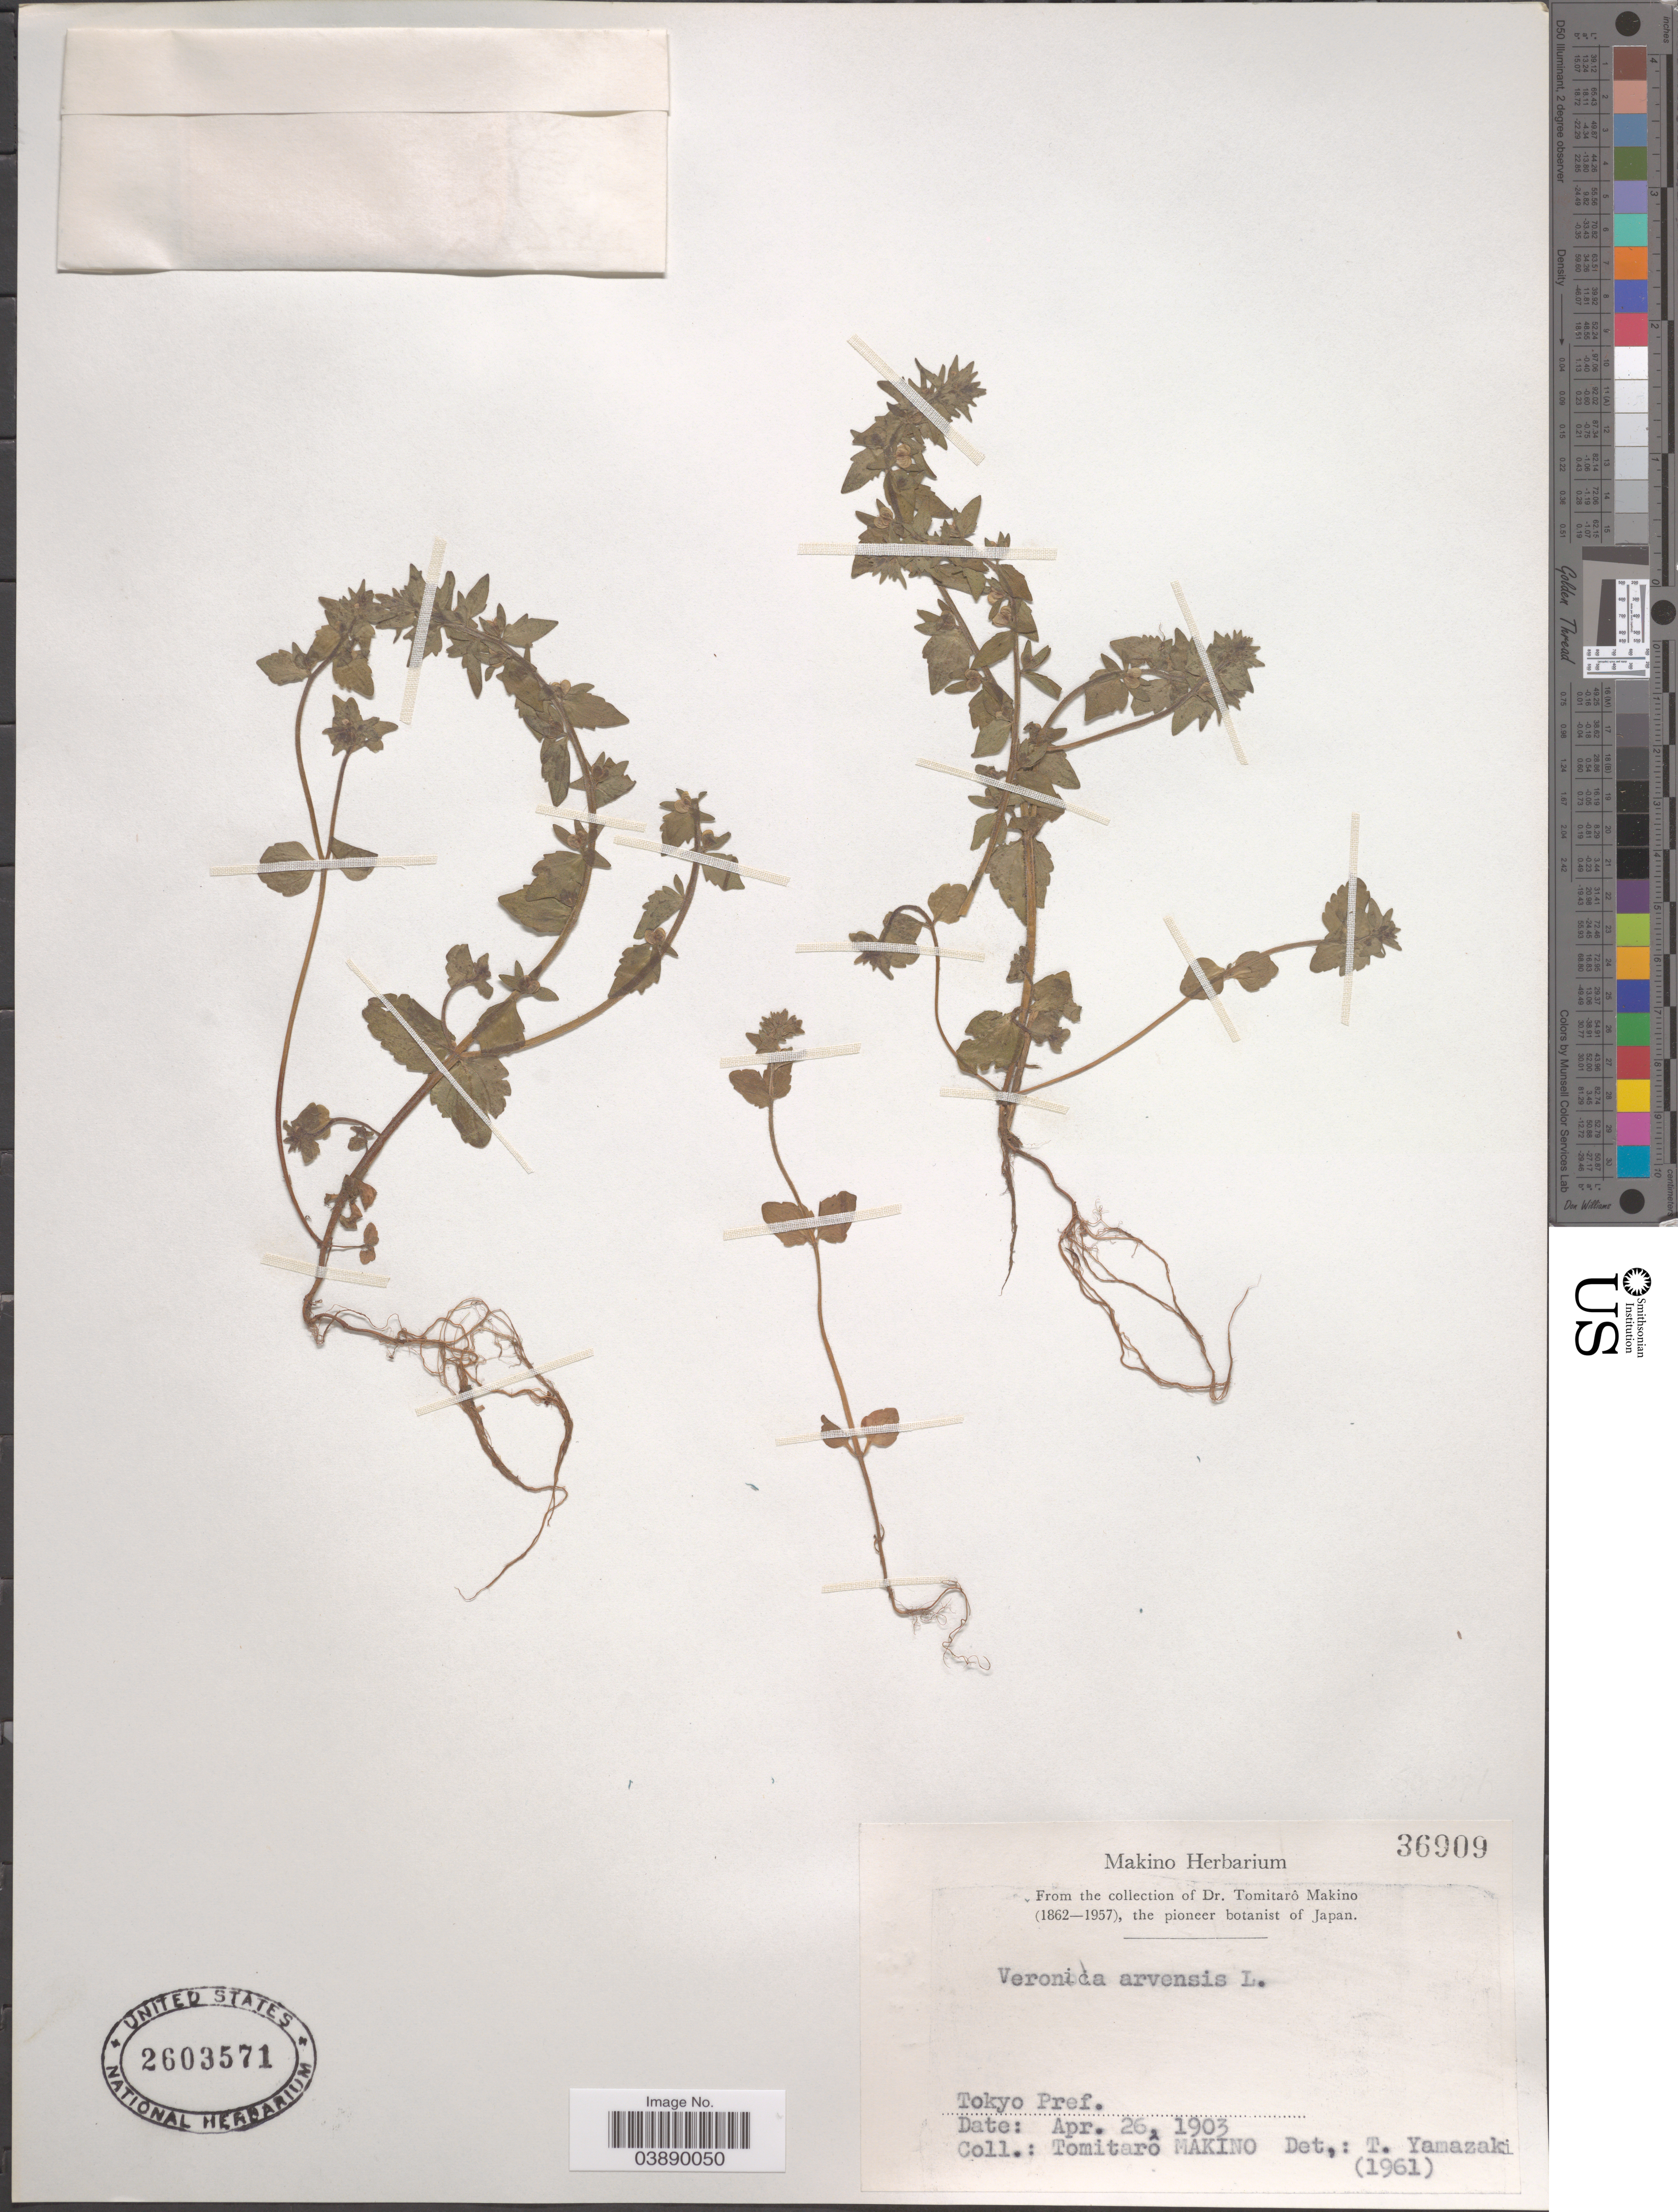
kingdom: Plantae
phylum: Tracheophyta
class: Magnoliopsida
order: Lamiales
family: Plantaginaceae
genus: Veronica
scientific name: Veronica arvensis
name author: L.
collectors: T. Makino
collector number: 36909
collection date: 1903-04-26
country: Japan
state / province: Tokyo, Federal City of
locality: Tokyo Pref.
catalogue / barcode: US 2603571